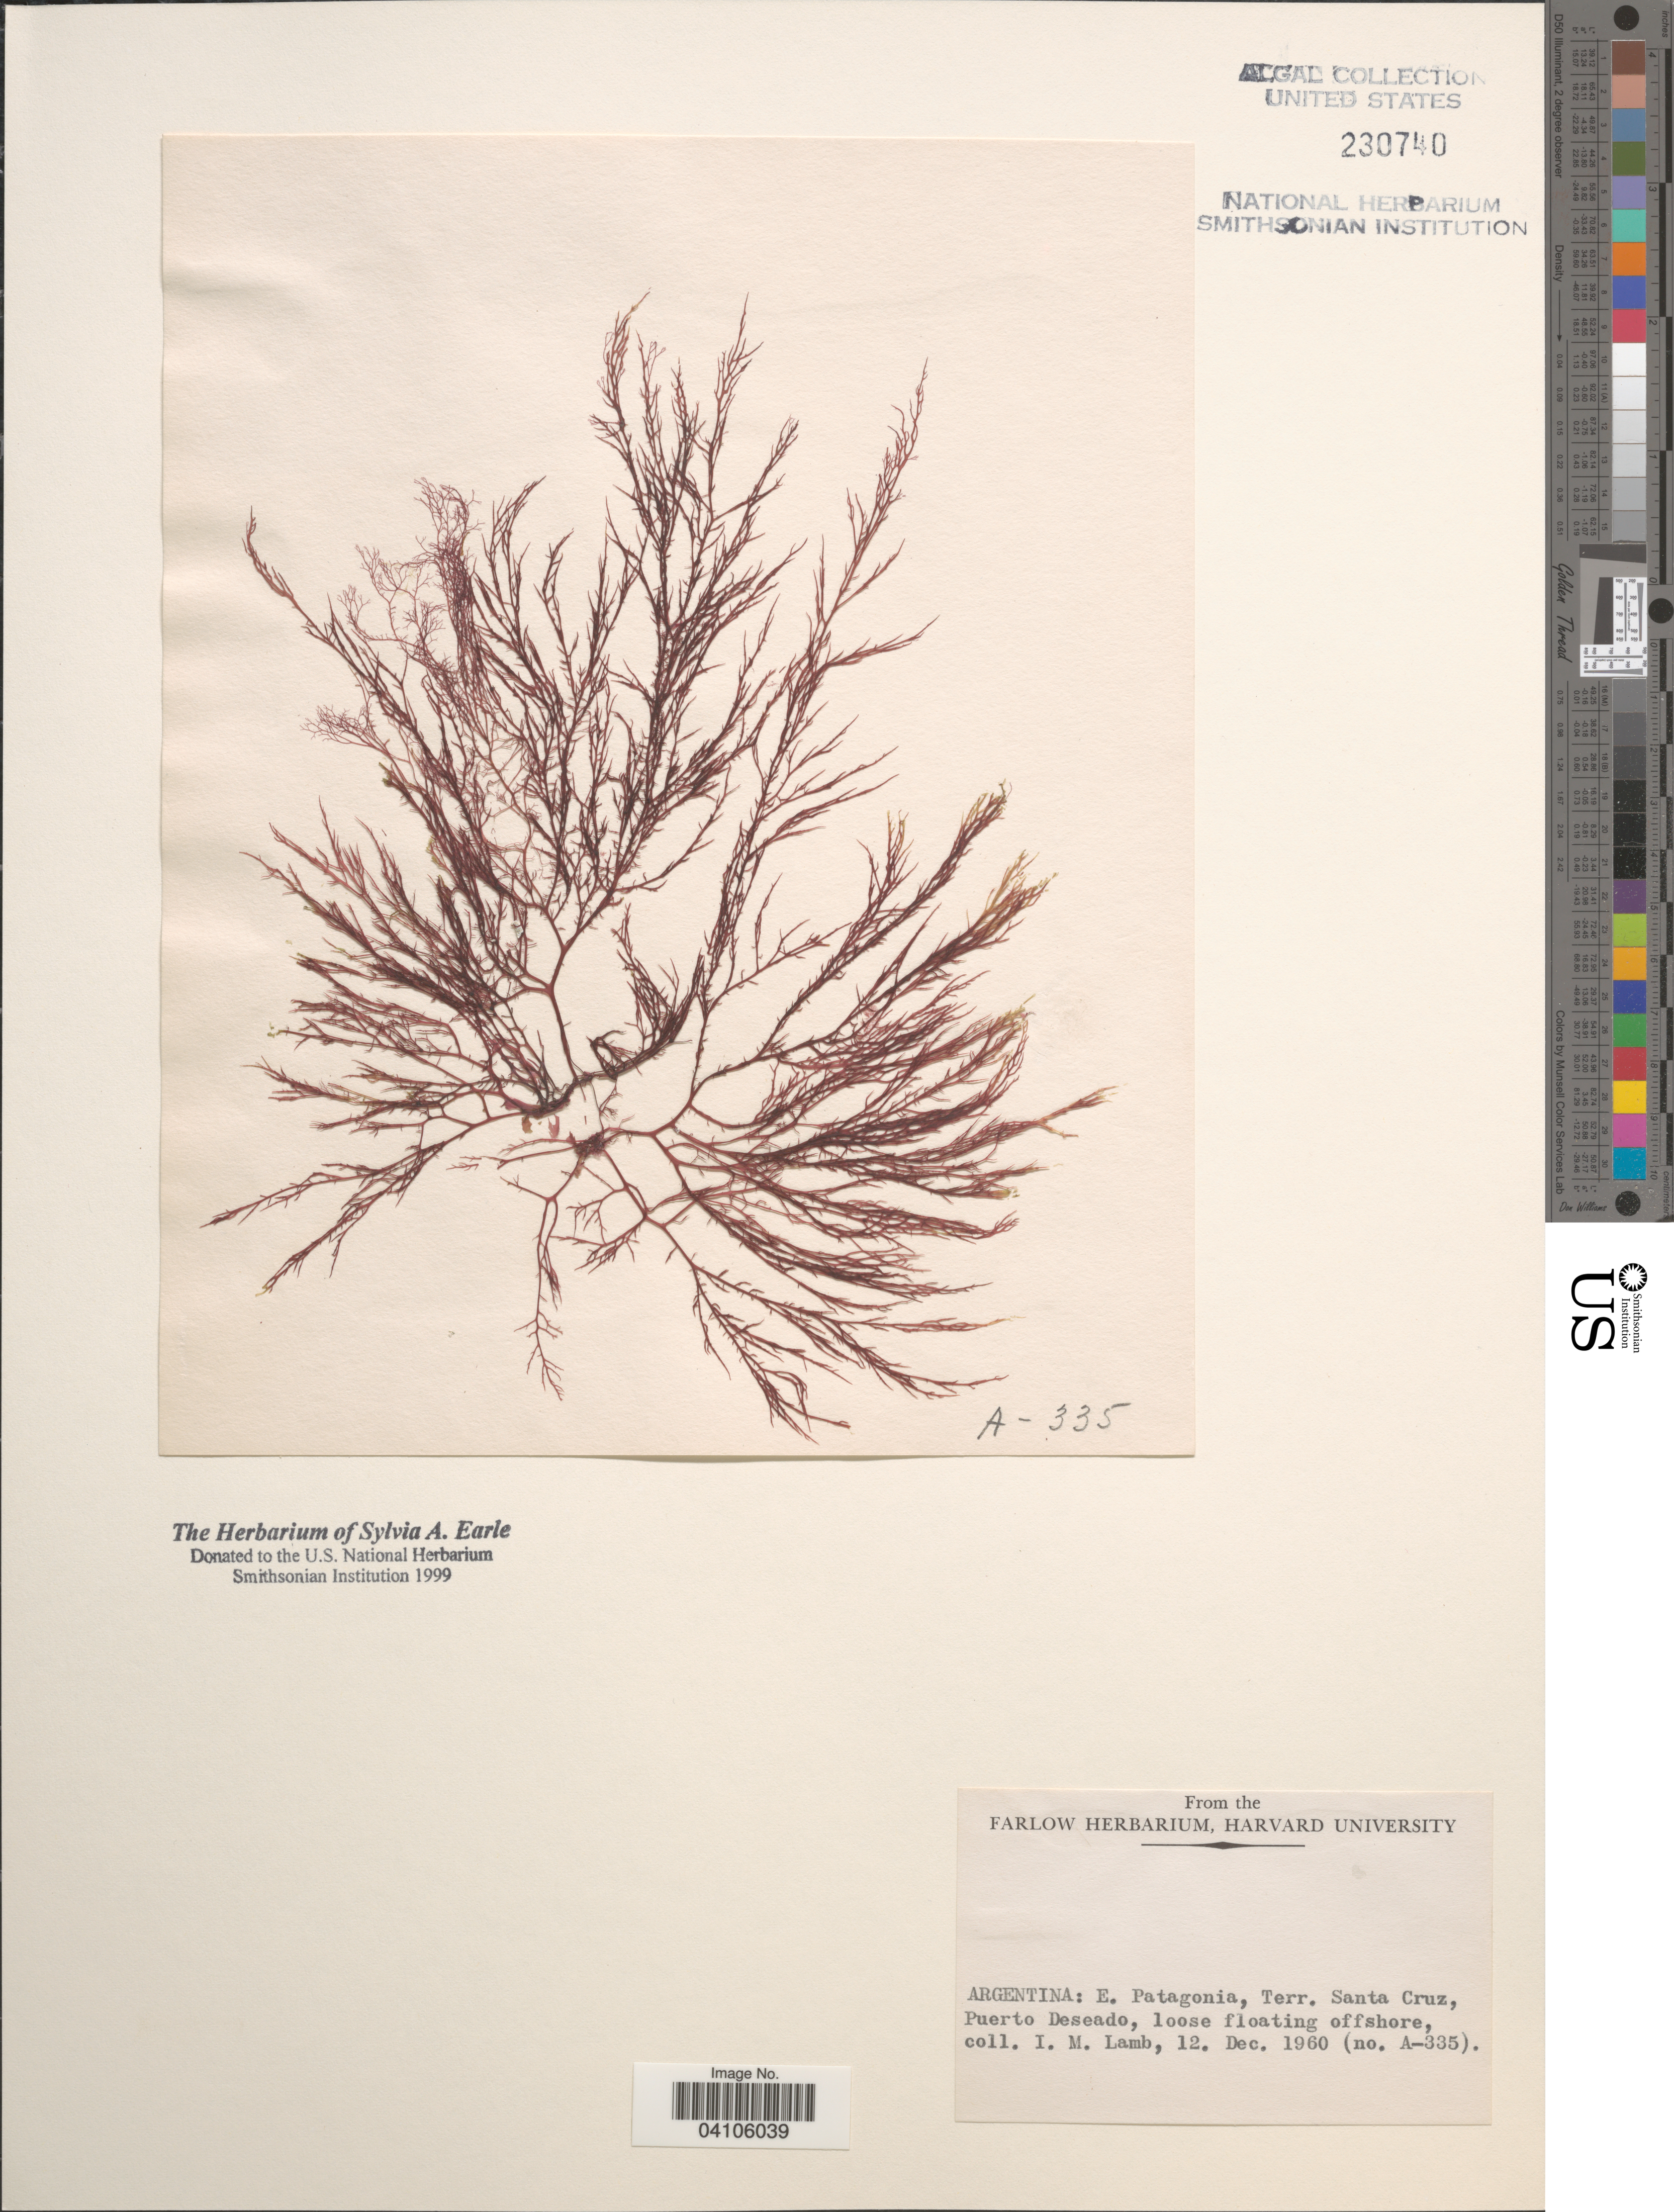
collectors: I. M. Lamb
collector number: A-335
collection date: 1960-12-12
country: Argentina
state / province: Santa Cruz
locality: E. Patagonia, Terr. Santa Cruz, Puerto Deseado.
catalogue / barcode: US 230740